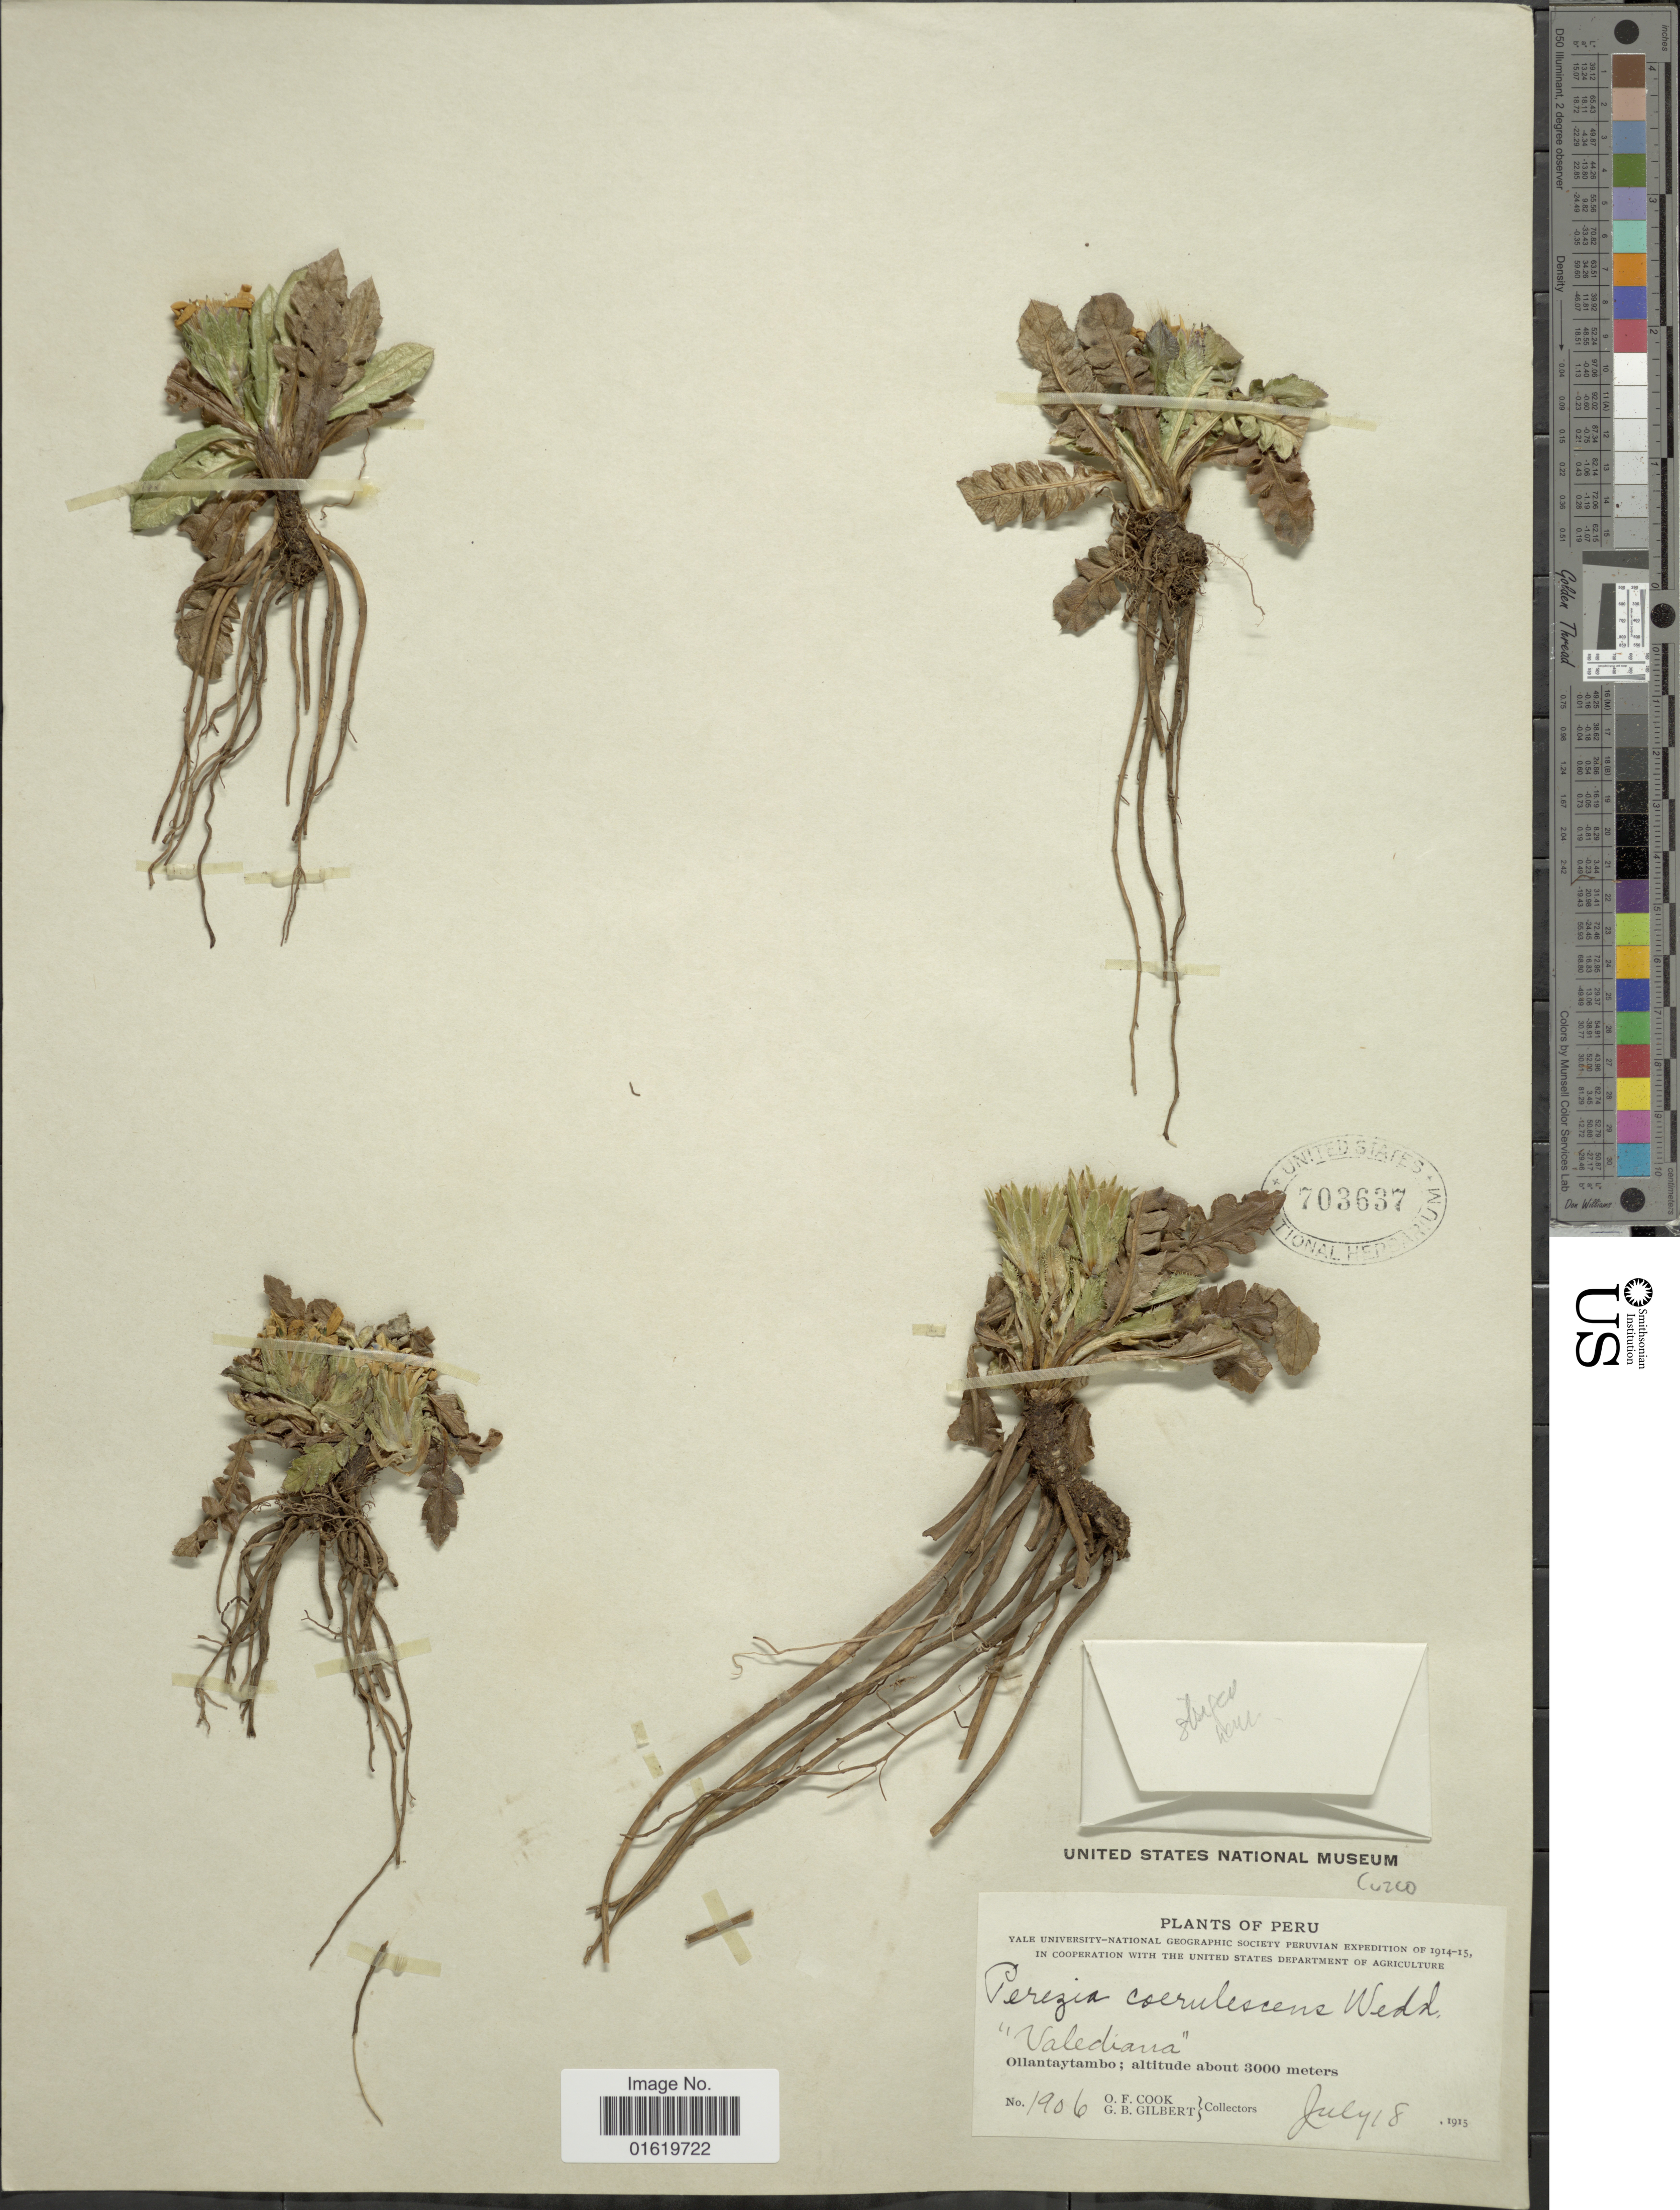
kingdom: Plantae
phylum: Tracheophyta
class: Magnoliopsida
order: Asterales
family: Asteraceae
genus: Perezia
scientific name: Perezia pinnatifida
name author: (Humb. & Bonpl.) Wedd.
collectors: O. F. Cook & G. B. Gilbert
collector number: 1906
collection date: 1915-07-18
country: Peru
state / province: Cusco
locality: Ollantaytambo.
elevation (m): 3000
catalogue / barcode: US 703637